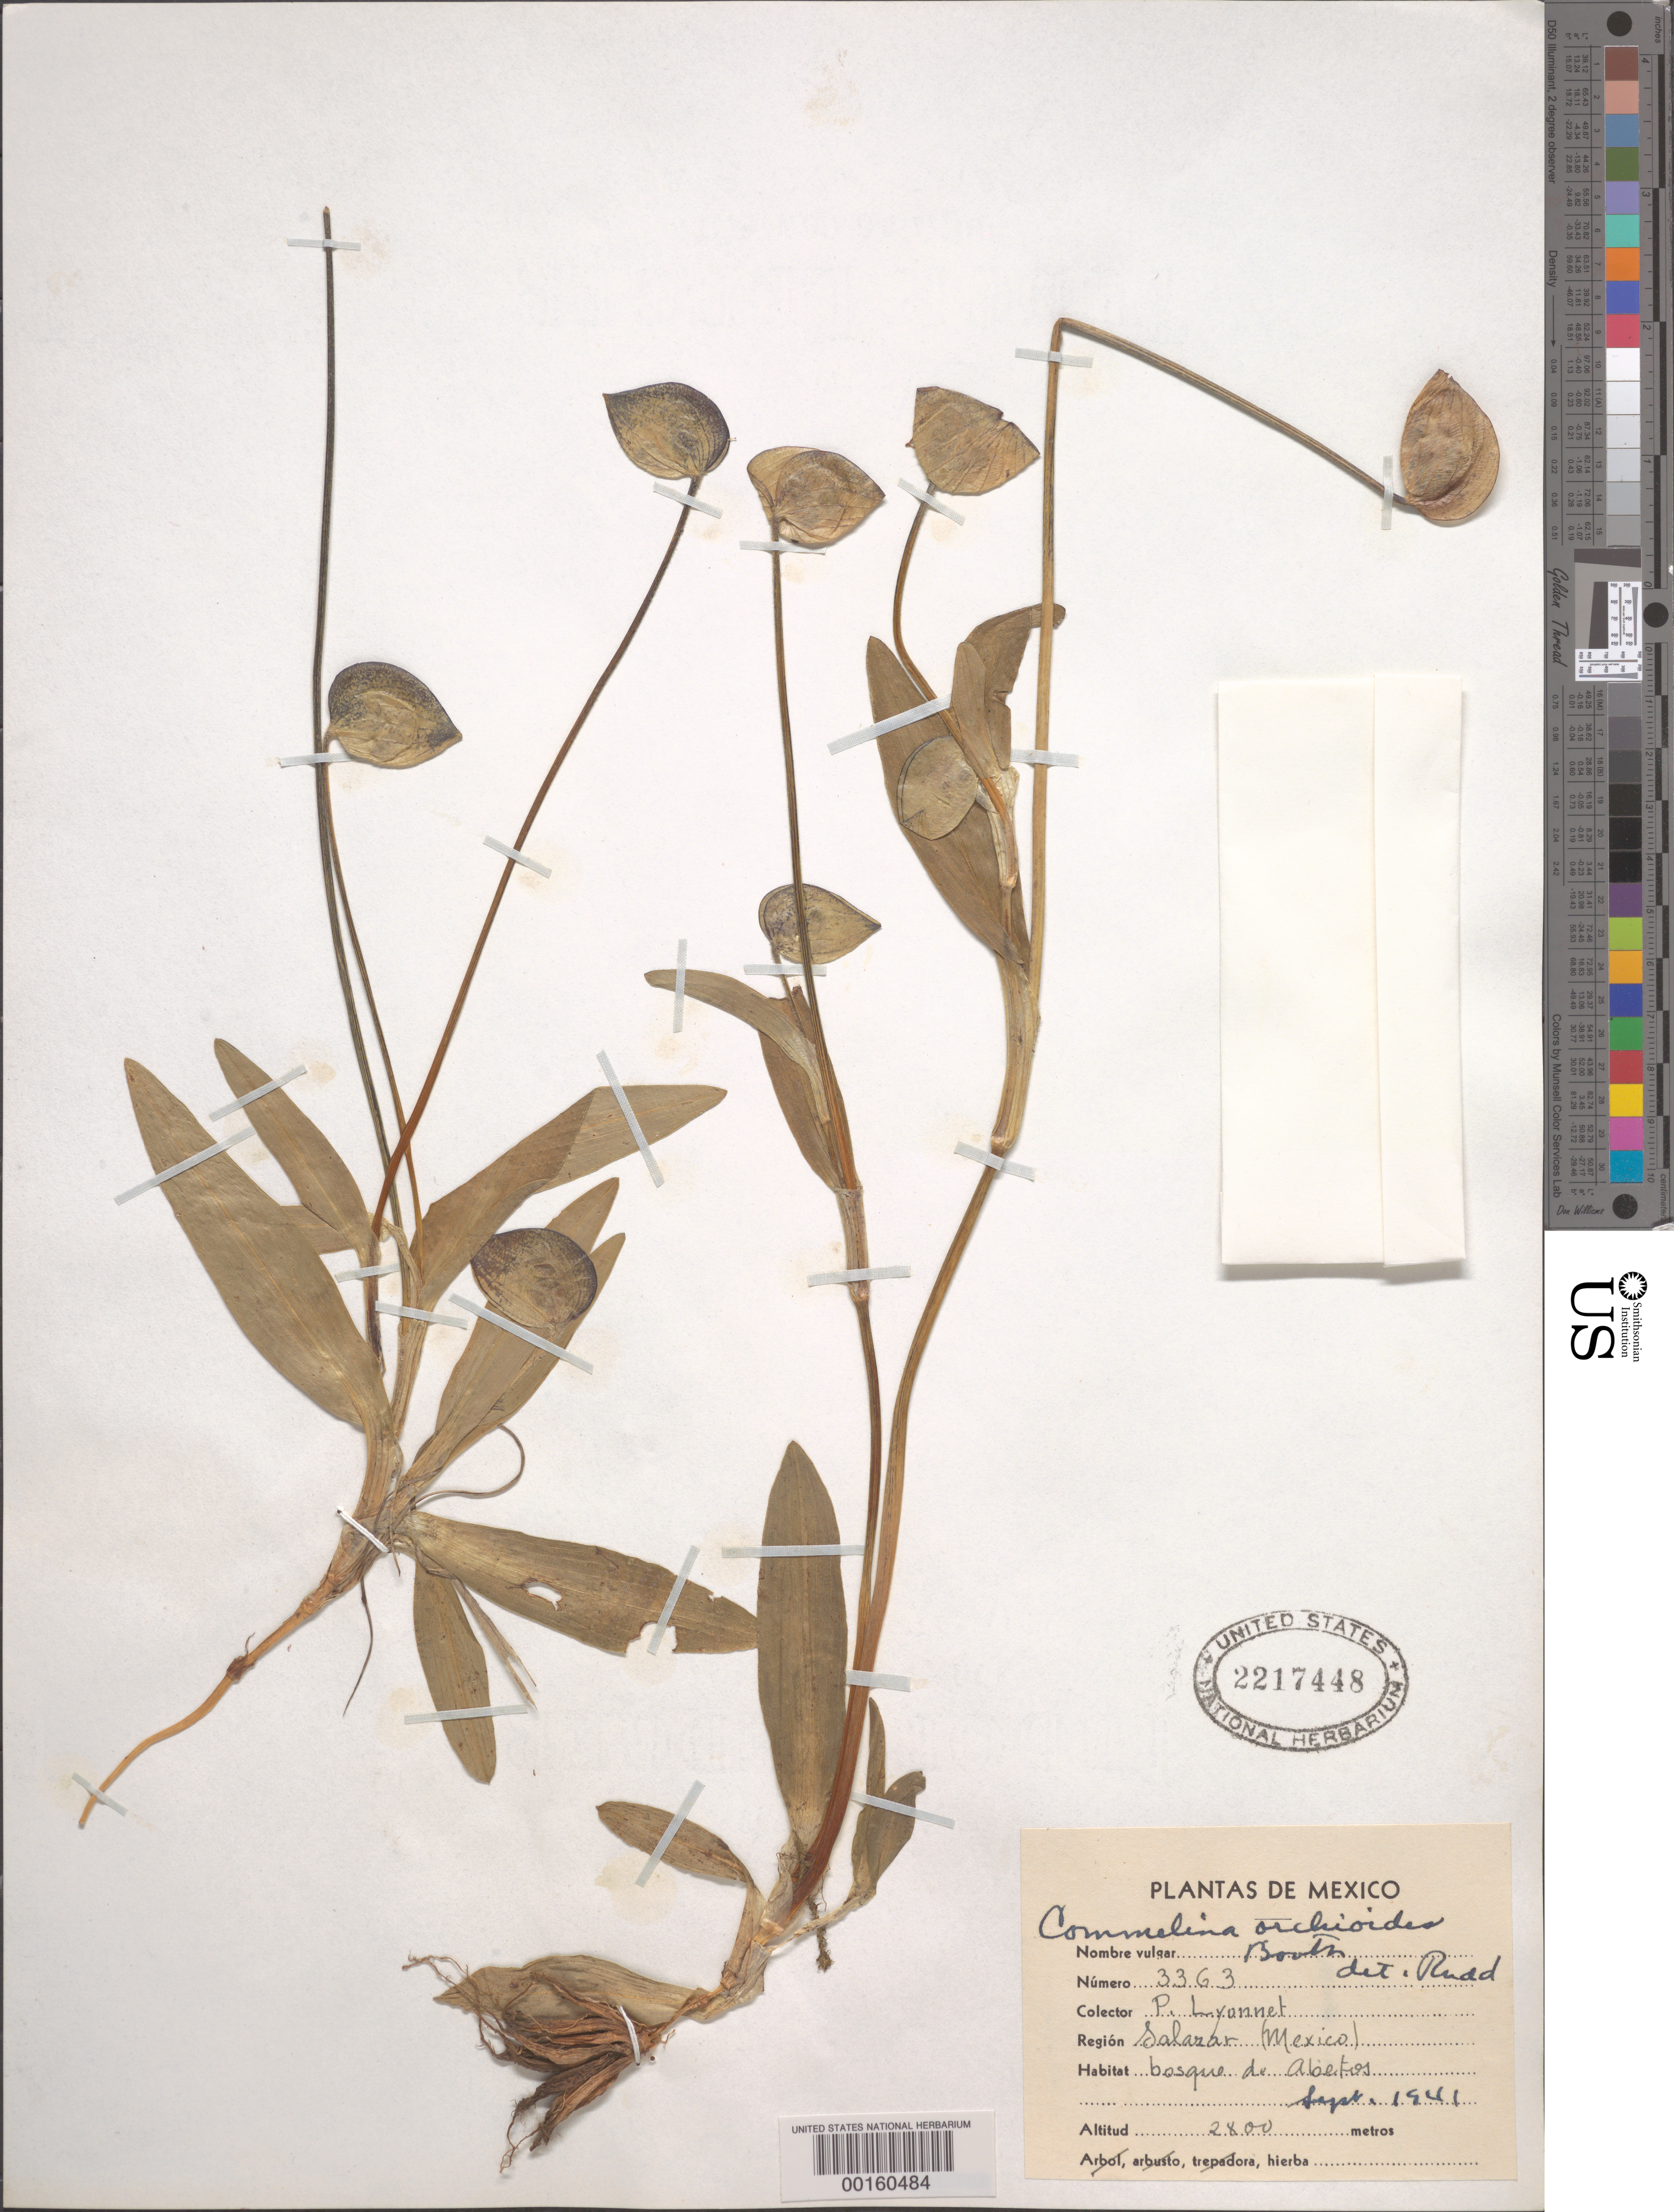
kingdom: Plantae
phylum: Tracheophyta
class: Liliopsida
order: Commelinales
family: Commelinaceae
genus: Commelina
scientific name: Commelina elliptica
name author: Kunth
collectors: P. Lyonnet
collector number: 3363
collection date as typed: Sep 1941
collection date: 1941-09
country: Mexico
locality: Salarar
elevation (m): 2800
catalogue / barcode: US 2217448